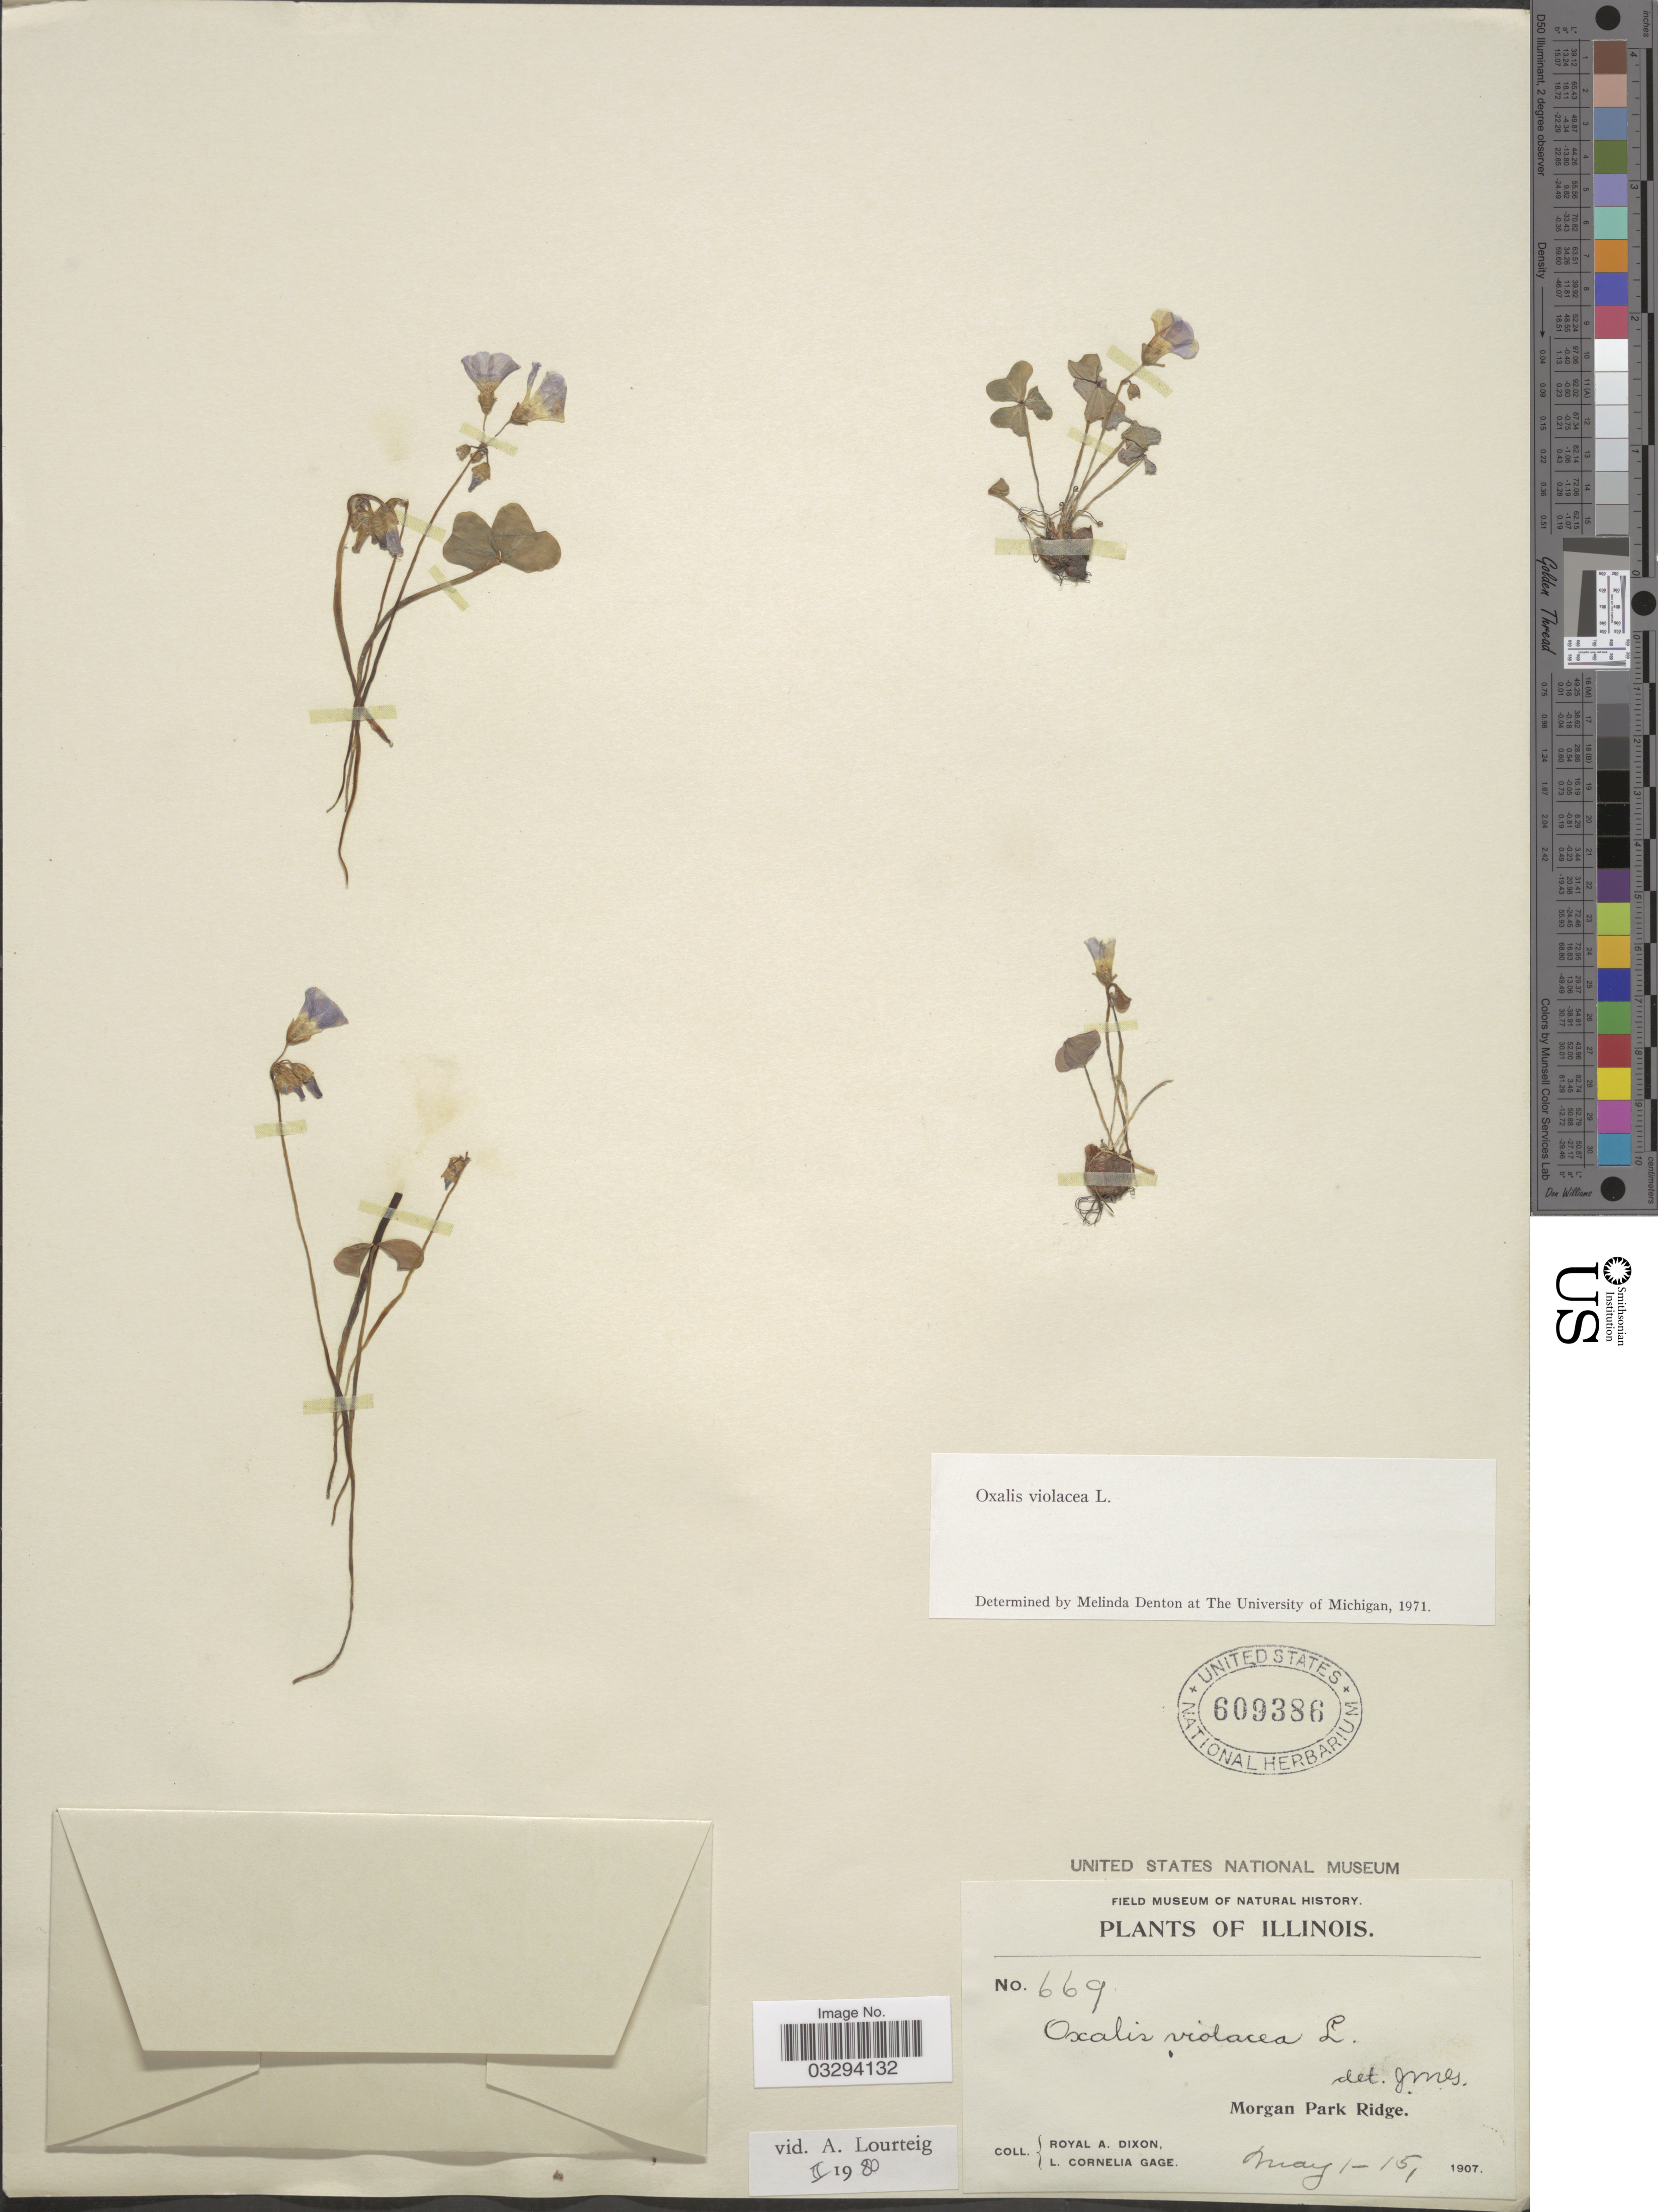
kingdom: Plantae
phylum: Tracheophyta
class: Magnoliopsida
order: Oxalidales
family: Oxalidaceae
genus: Oxalis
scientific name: Oxalis violacea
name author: L.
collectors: R. A. Dixon & L. Gage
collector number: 669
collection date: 1907-05-01/1907-05-15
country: United States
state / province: Illinois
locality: Morgan Park Ridge.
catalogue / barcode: US 609386